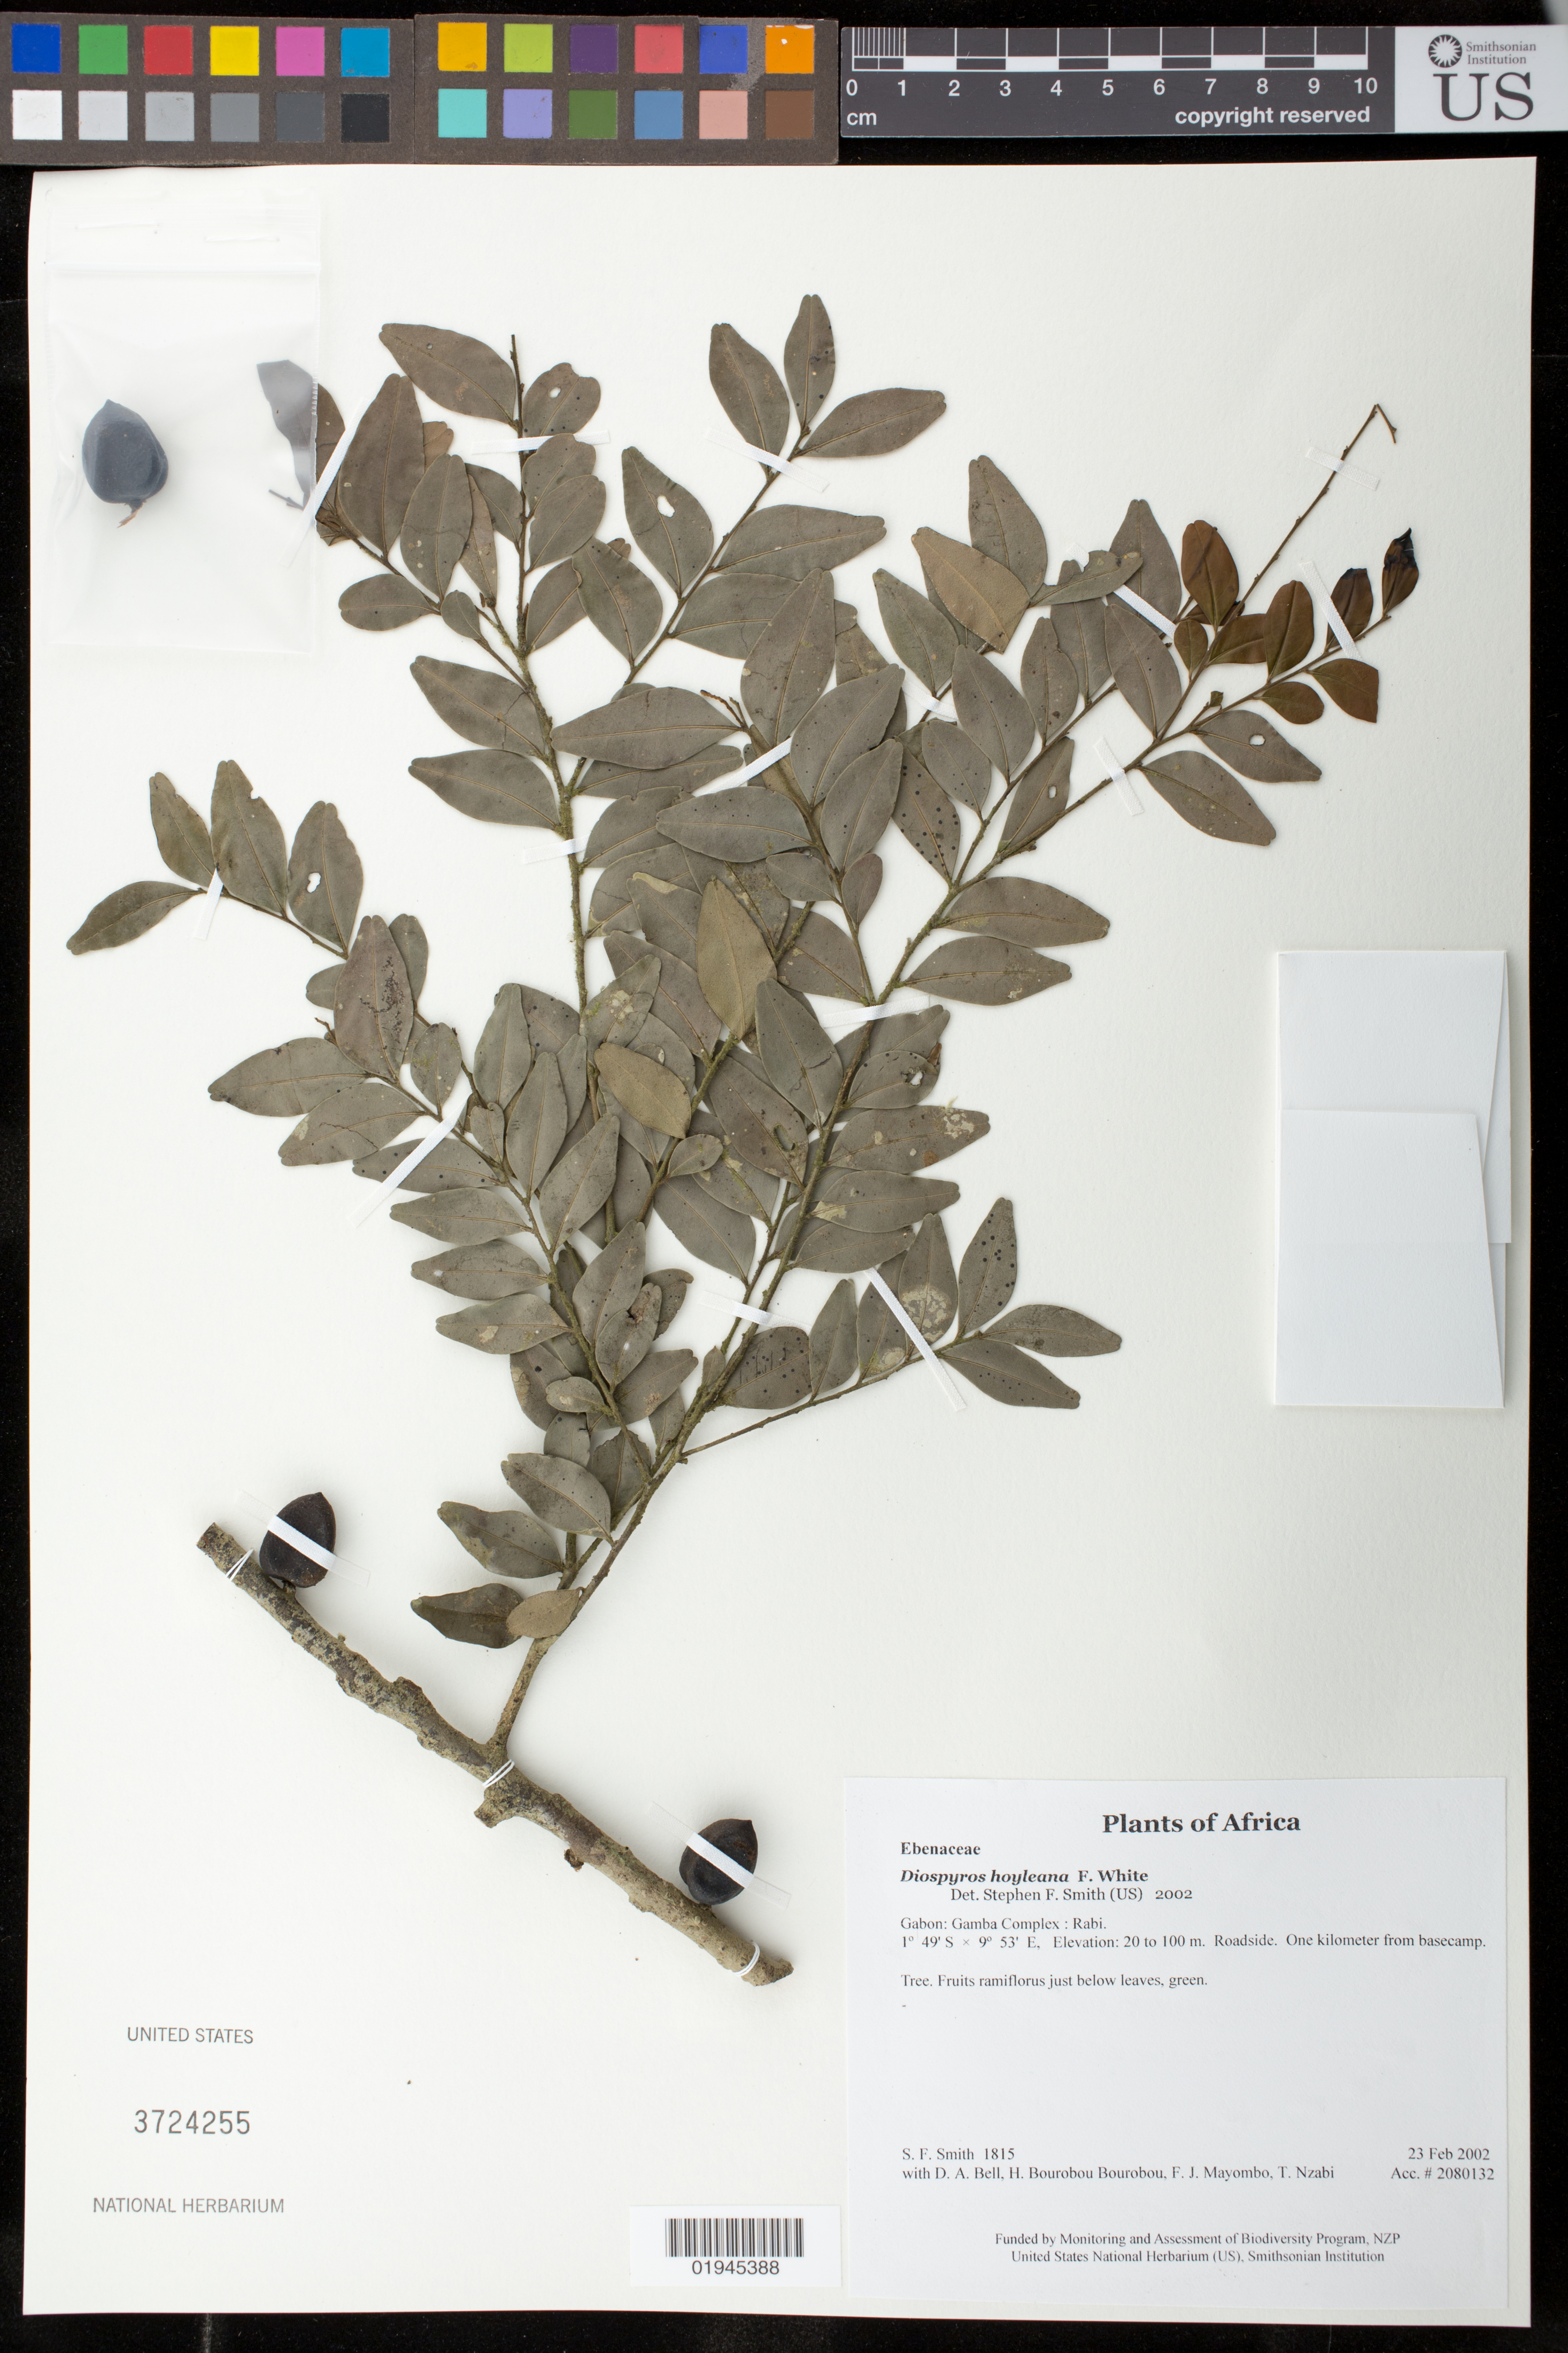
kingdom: Plantae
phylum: Tracheophyta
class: Magnoliopsida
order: Ericales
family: Ebenaceae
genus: Diospyros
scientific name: Diospyros hoyleana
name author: F. White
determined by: Smith, Stephen F., (US), NMNH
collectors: S.F. Smith, D. A. Bell, H. Bourobou Bourobou & F. J. Mayombo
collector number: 1815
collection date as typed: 23 Feb 2002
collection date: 2002-02-23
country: Gabon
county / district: Gamba Complex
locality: Rabi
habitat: Roadside. One kilometer from basecamp.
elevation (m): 20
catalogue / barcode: US 3724255